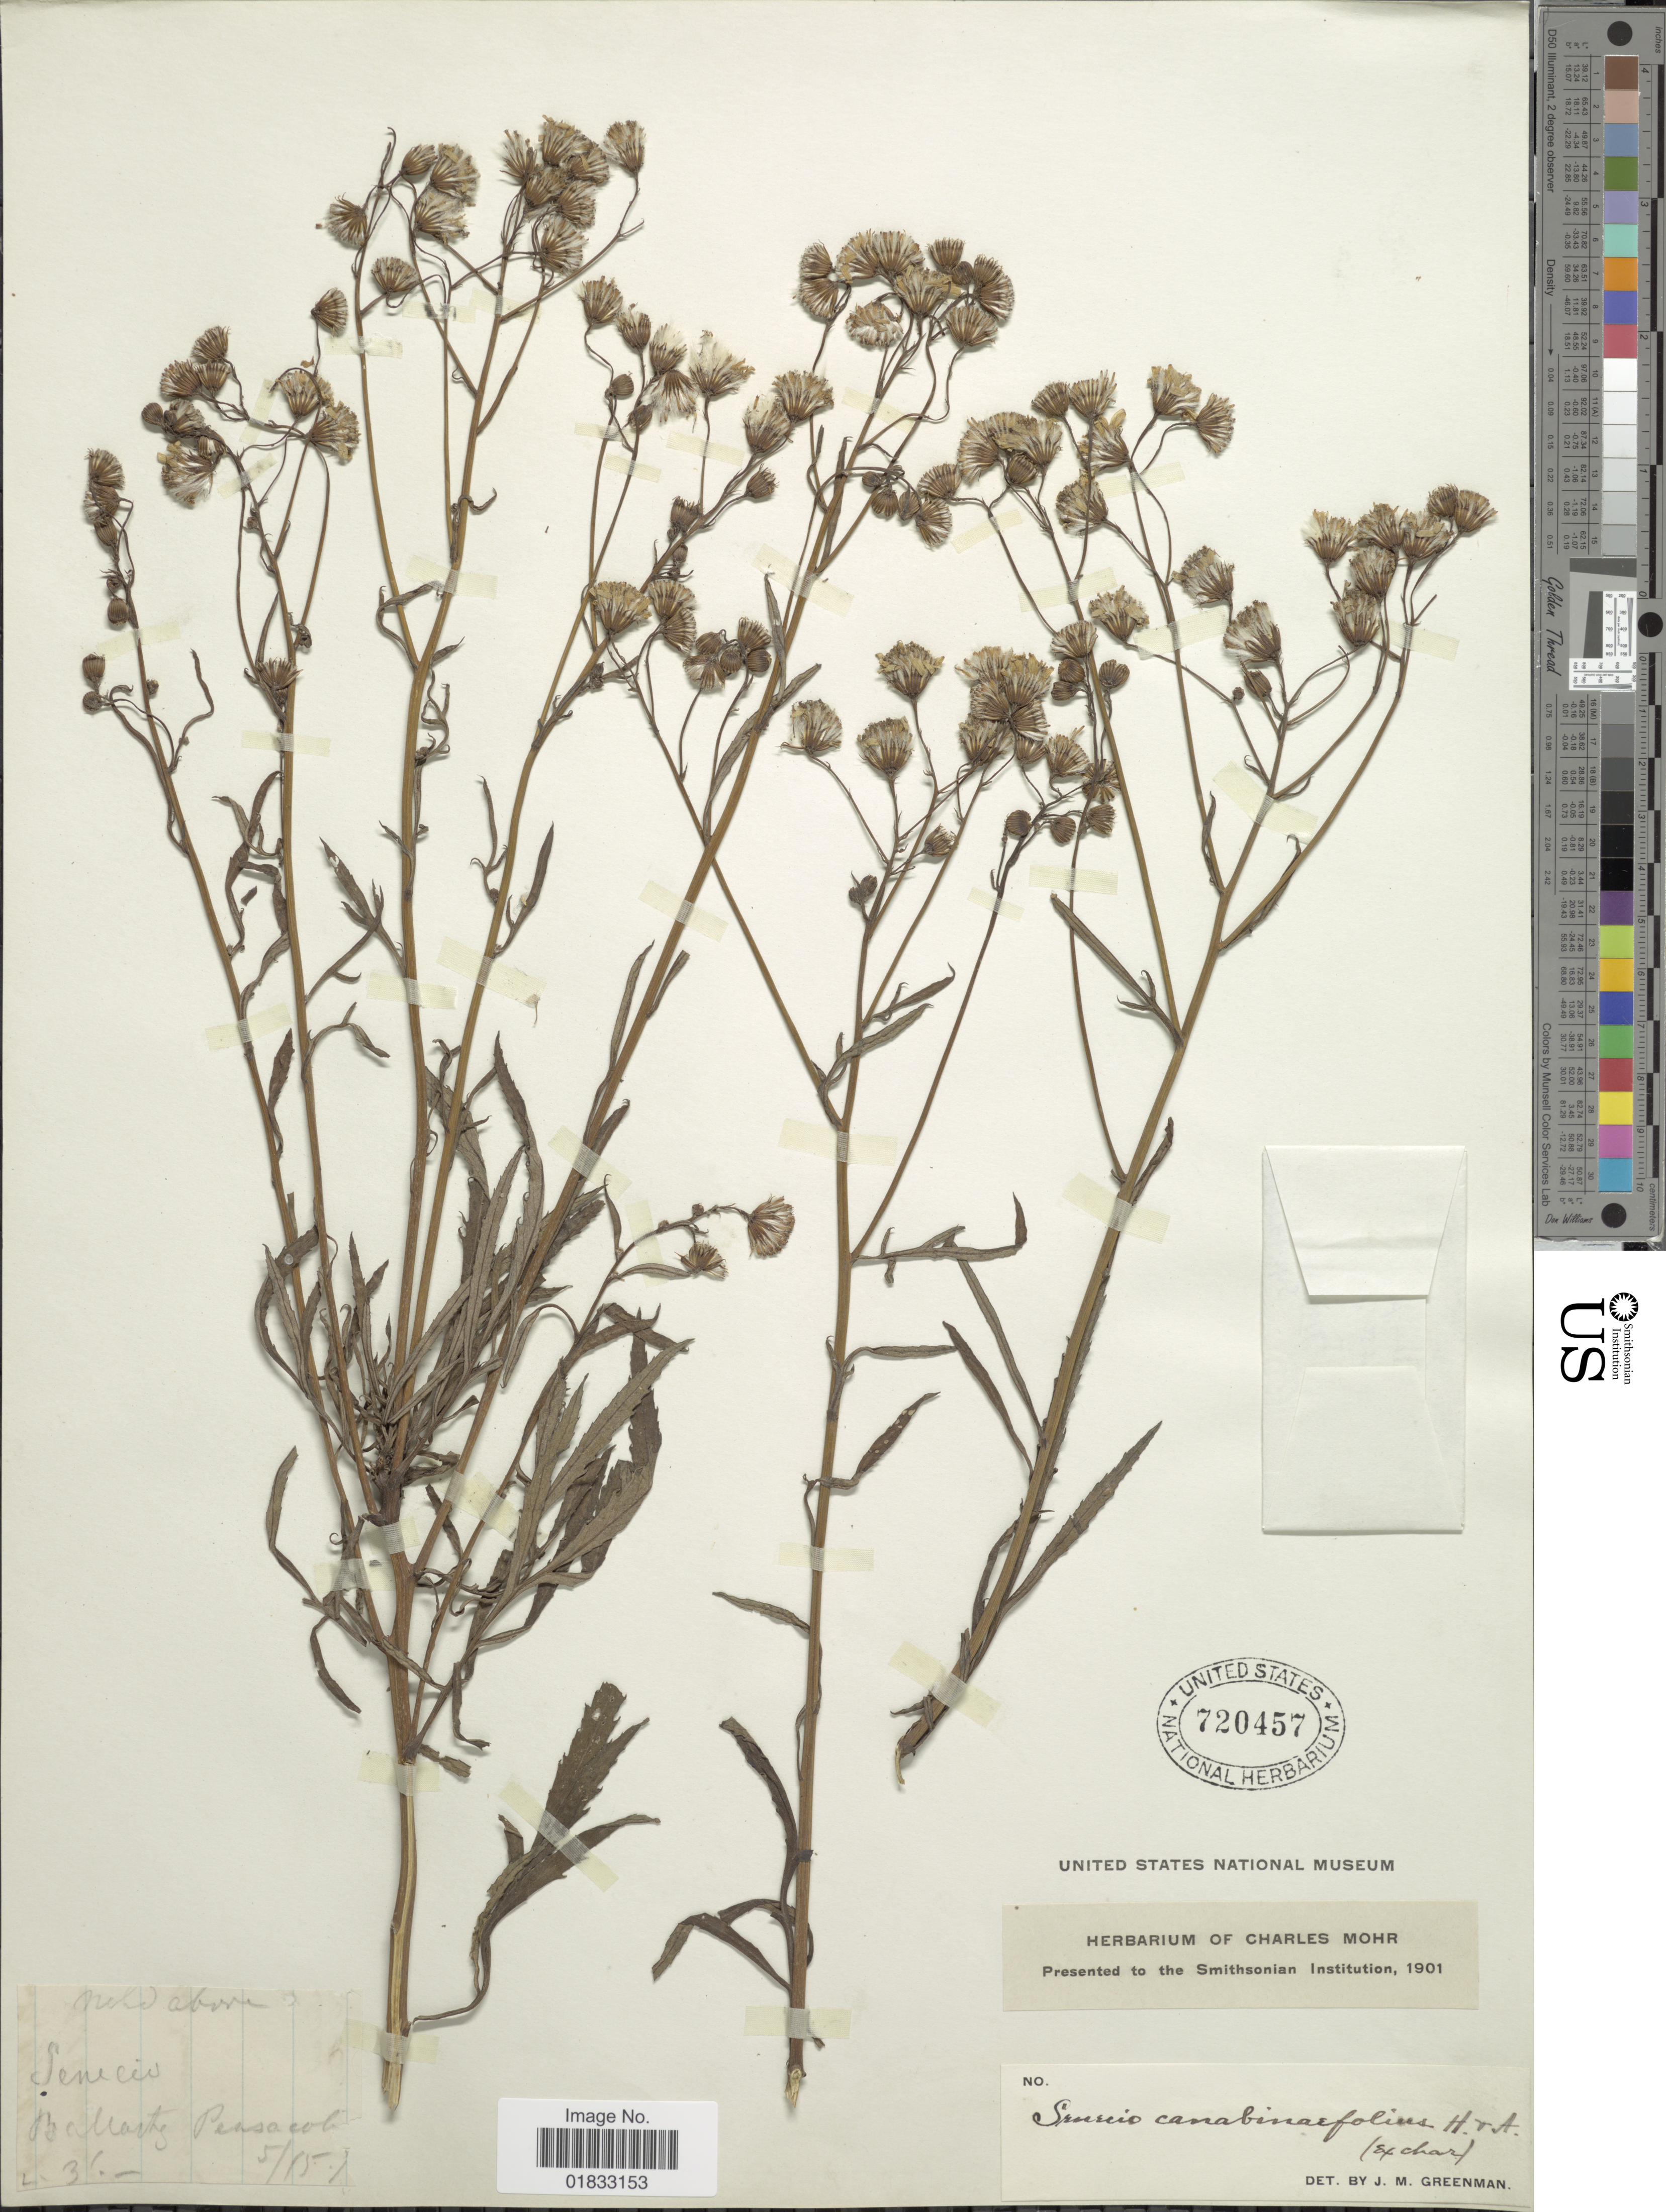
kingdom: Plantae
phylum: Tracheophyta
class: Magnoliopsida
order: Asterales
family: Asteraceae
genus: Jacobaea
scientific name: Jacobaea cannabifolia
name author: (Less.) E. Wiebe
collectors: B. Pease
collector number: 31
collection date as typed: Transcribed d/m/y: /5/15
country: United States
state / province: Florida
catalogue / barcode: US 720457